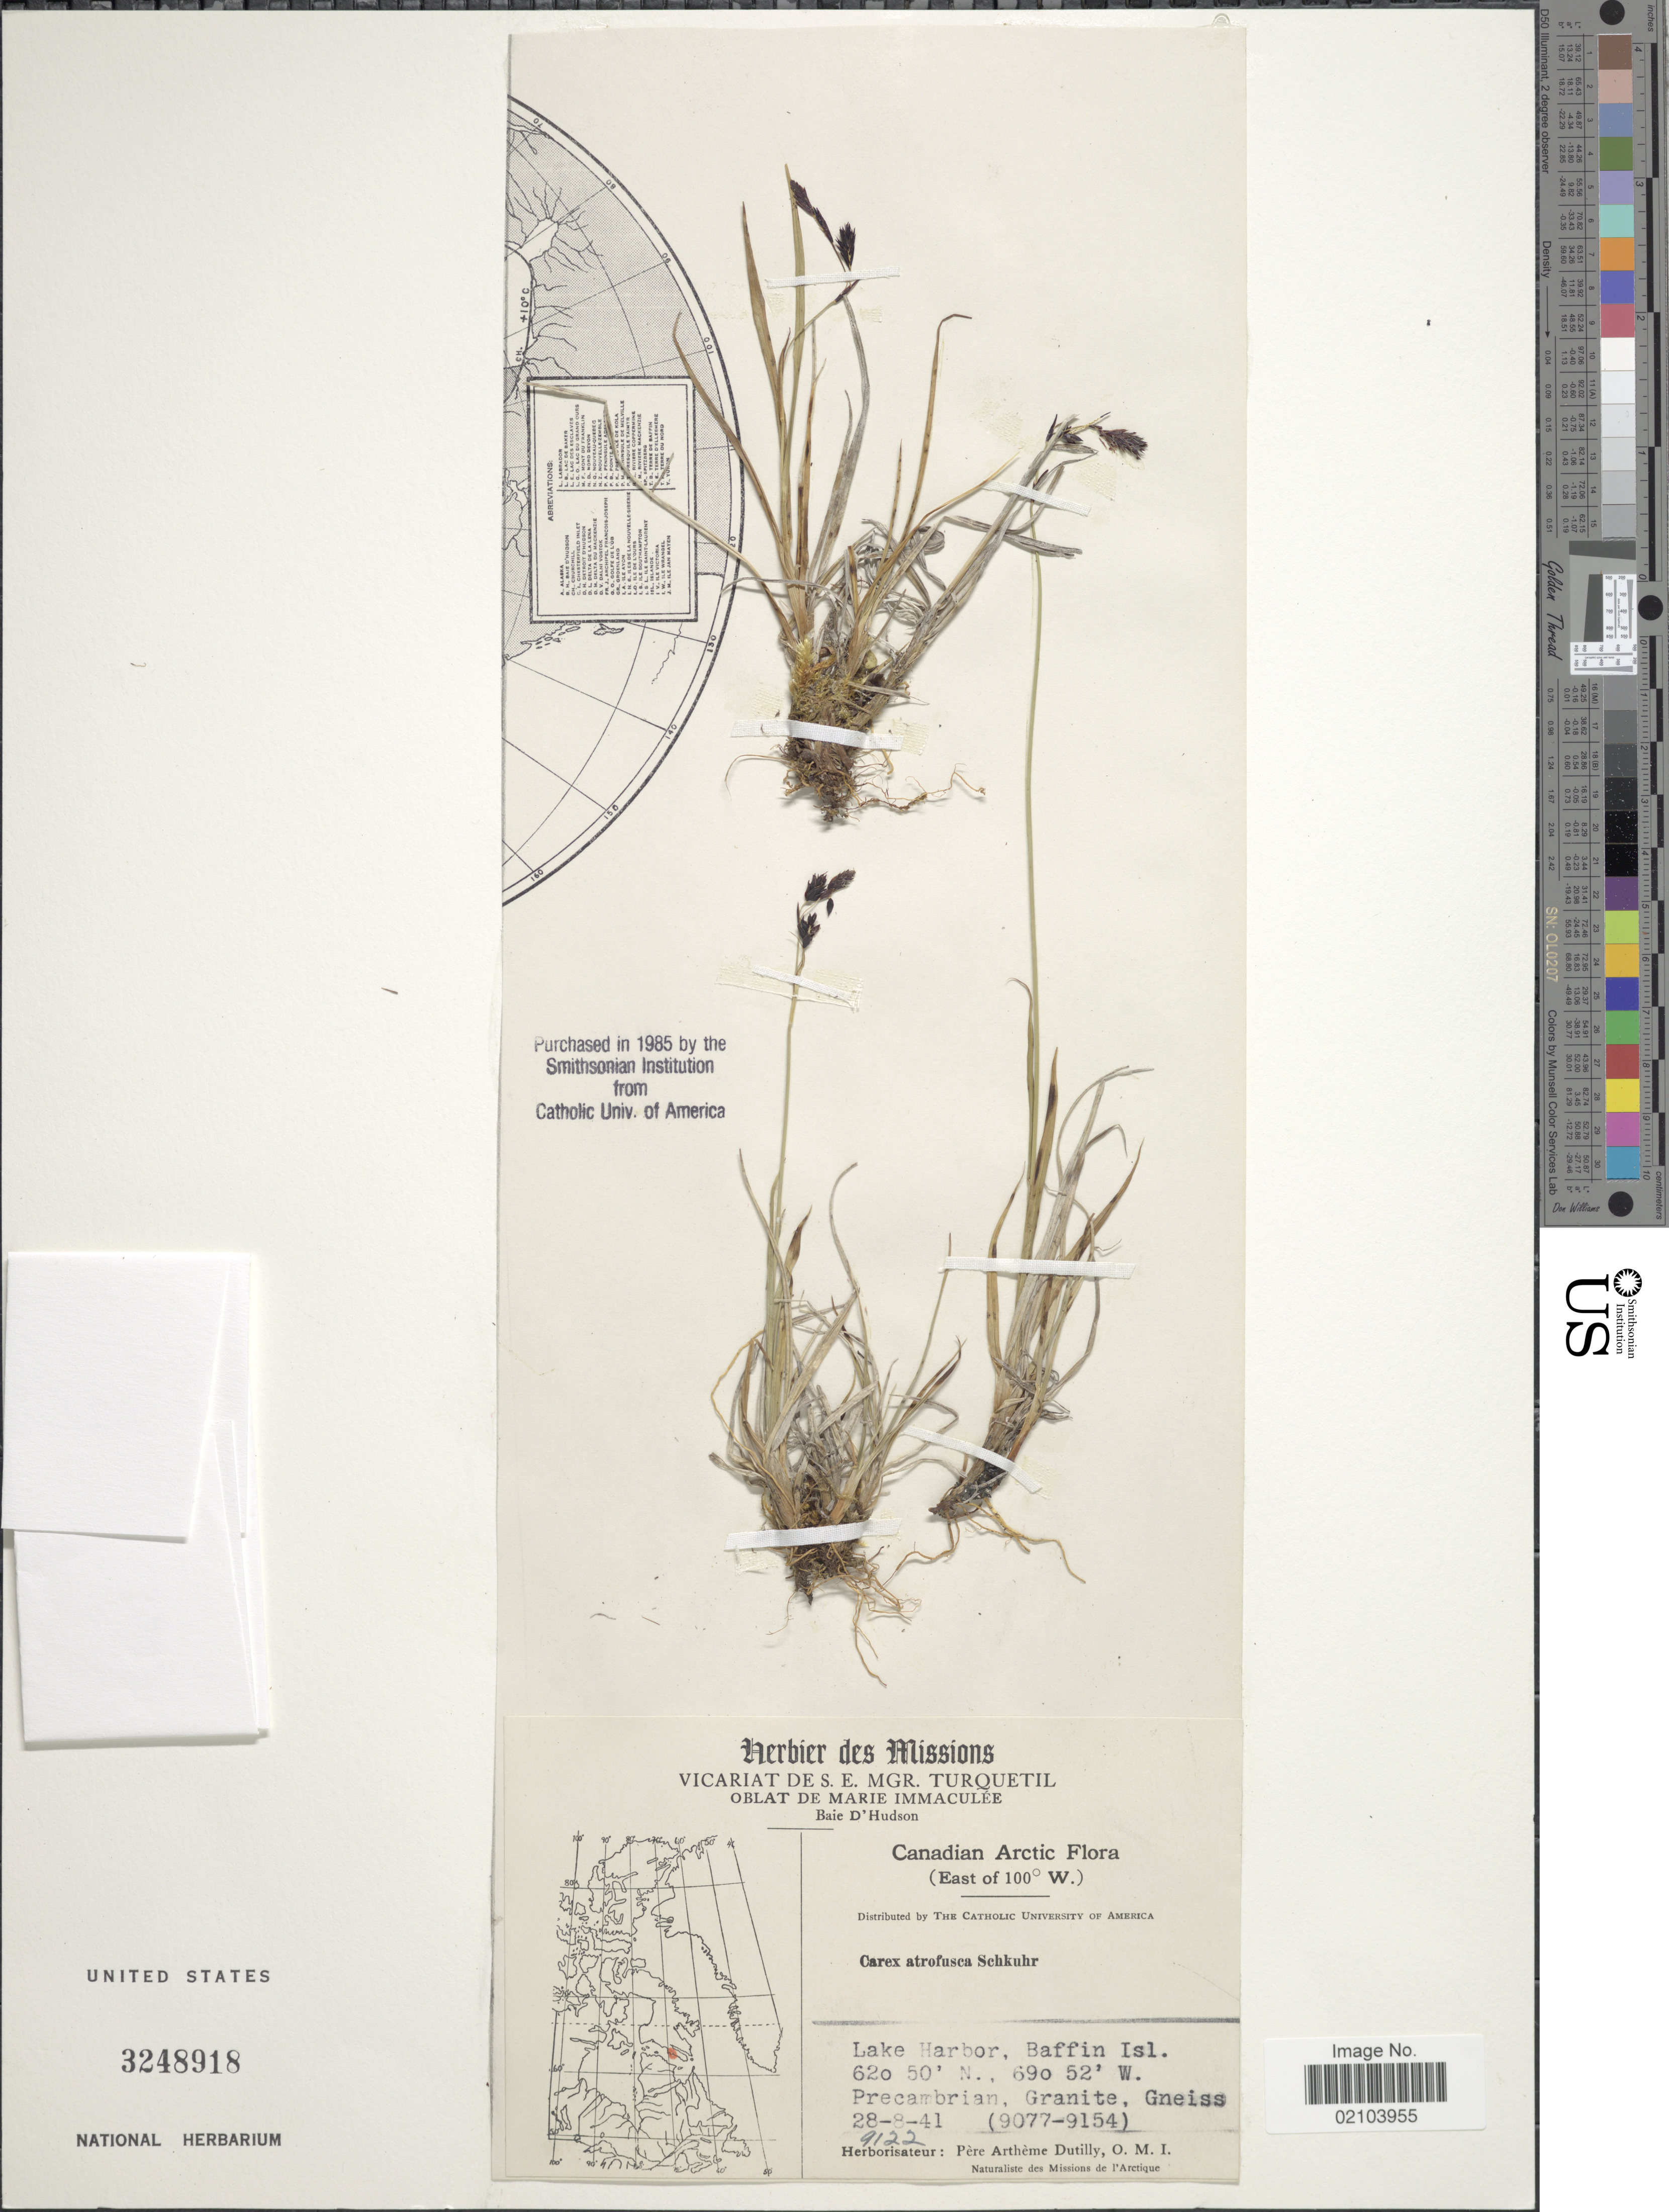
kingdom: Plantae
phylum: Tracheophyta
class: Liliopsida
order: Poales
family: Cyperaceae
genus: Carex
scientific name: Carex atrofusca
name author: Schkuhr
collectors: P. Dutilly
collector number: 9122/9077-9154?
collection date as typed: Transcribed d/m/y: 28/8/41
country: Canada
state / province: Nunavut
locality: Canadian Arctic (East of 100º W). Lake Harbor, Baffin Isl.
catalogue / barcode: US 3248918